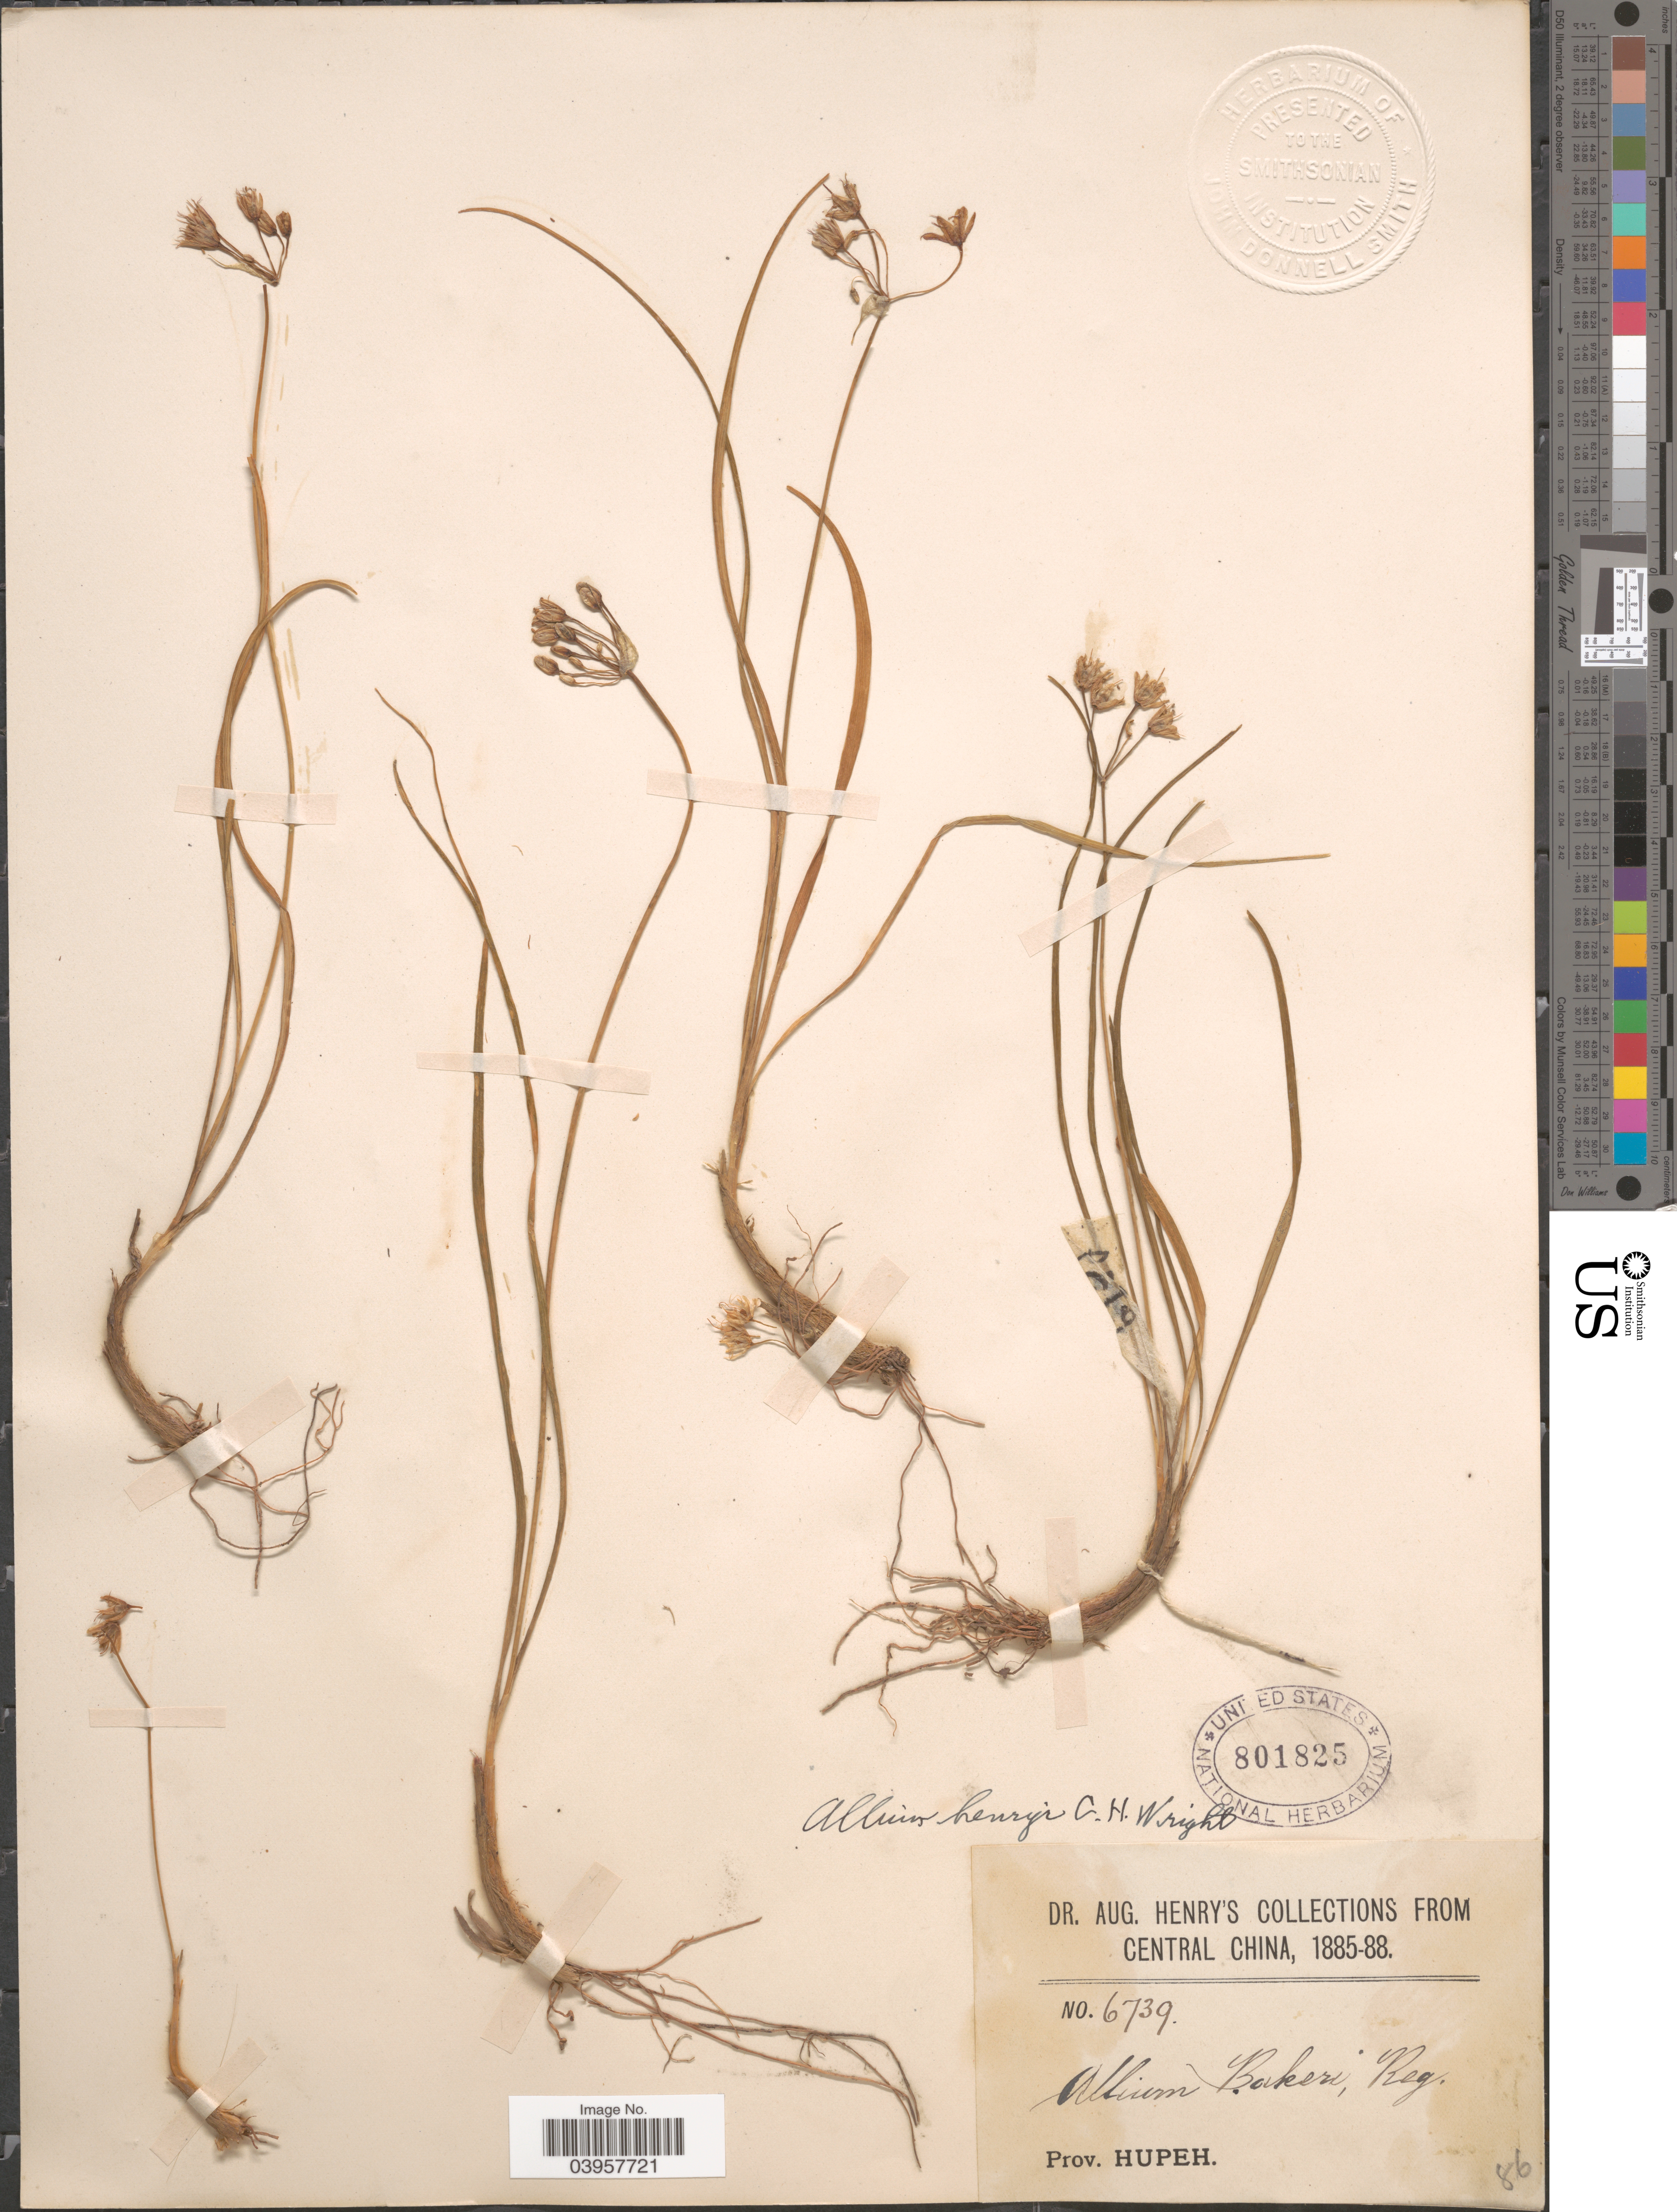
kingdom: Plantae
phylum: Tracheophyta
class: Liliopsida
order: Asparagales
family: Amaryllidaceae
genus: Allium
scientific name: Allium henryi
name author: C.H. Wright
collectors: A. Henry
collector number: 6739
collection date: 1885/1888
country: China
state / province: Hubei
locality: Central China. Prov. Hupeh.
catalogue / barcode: US 801825